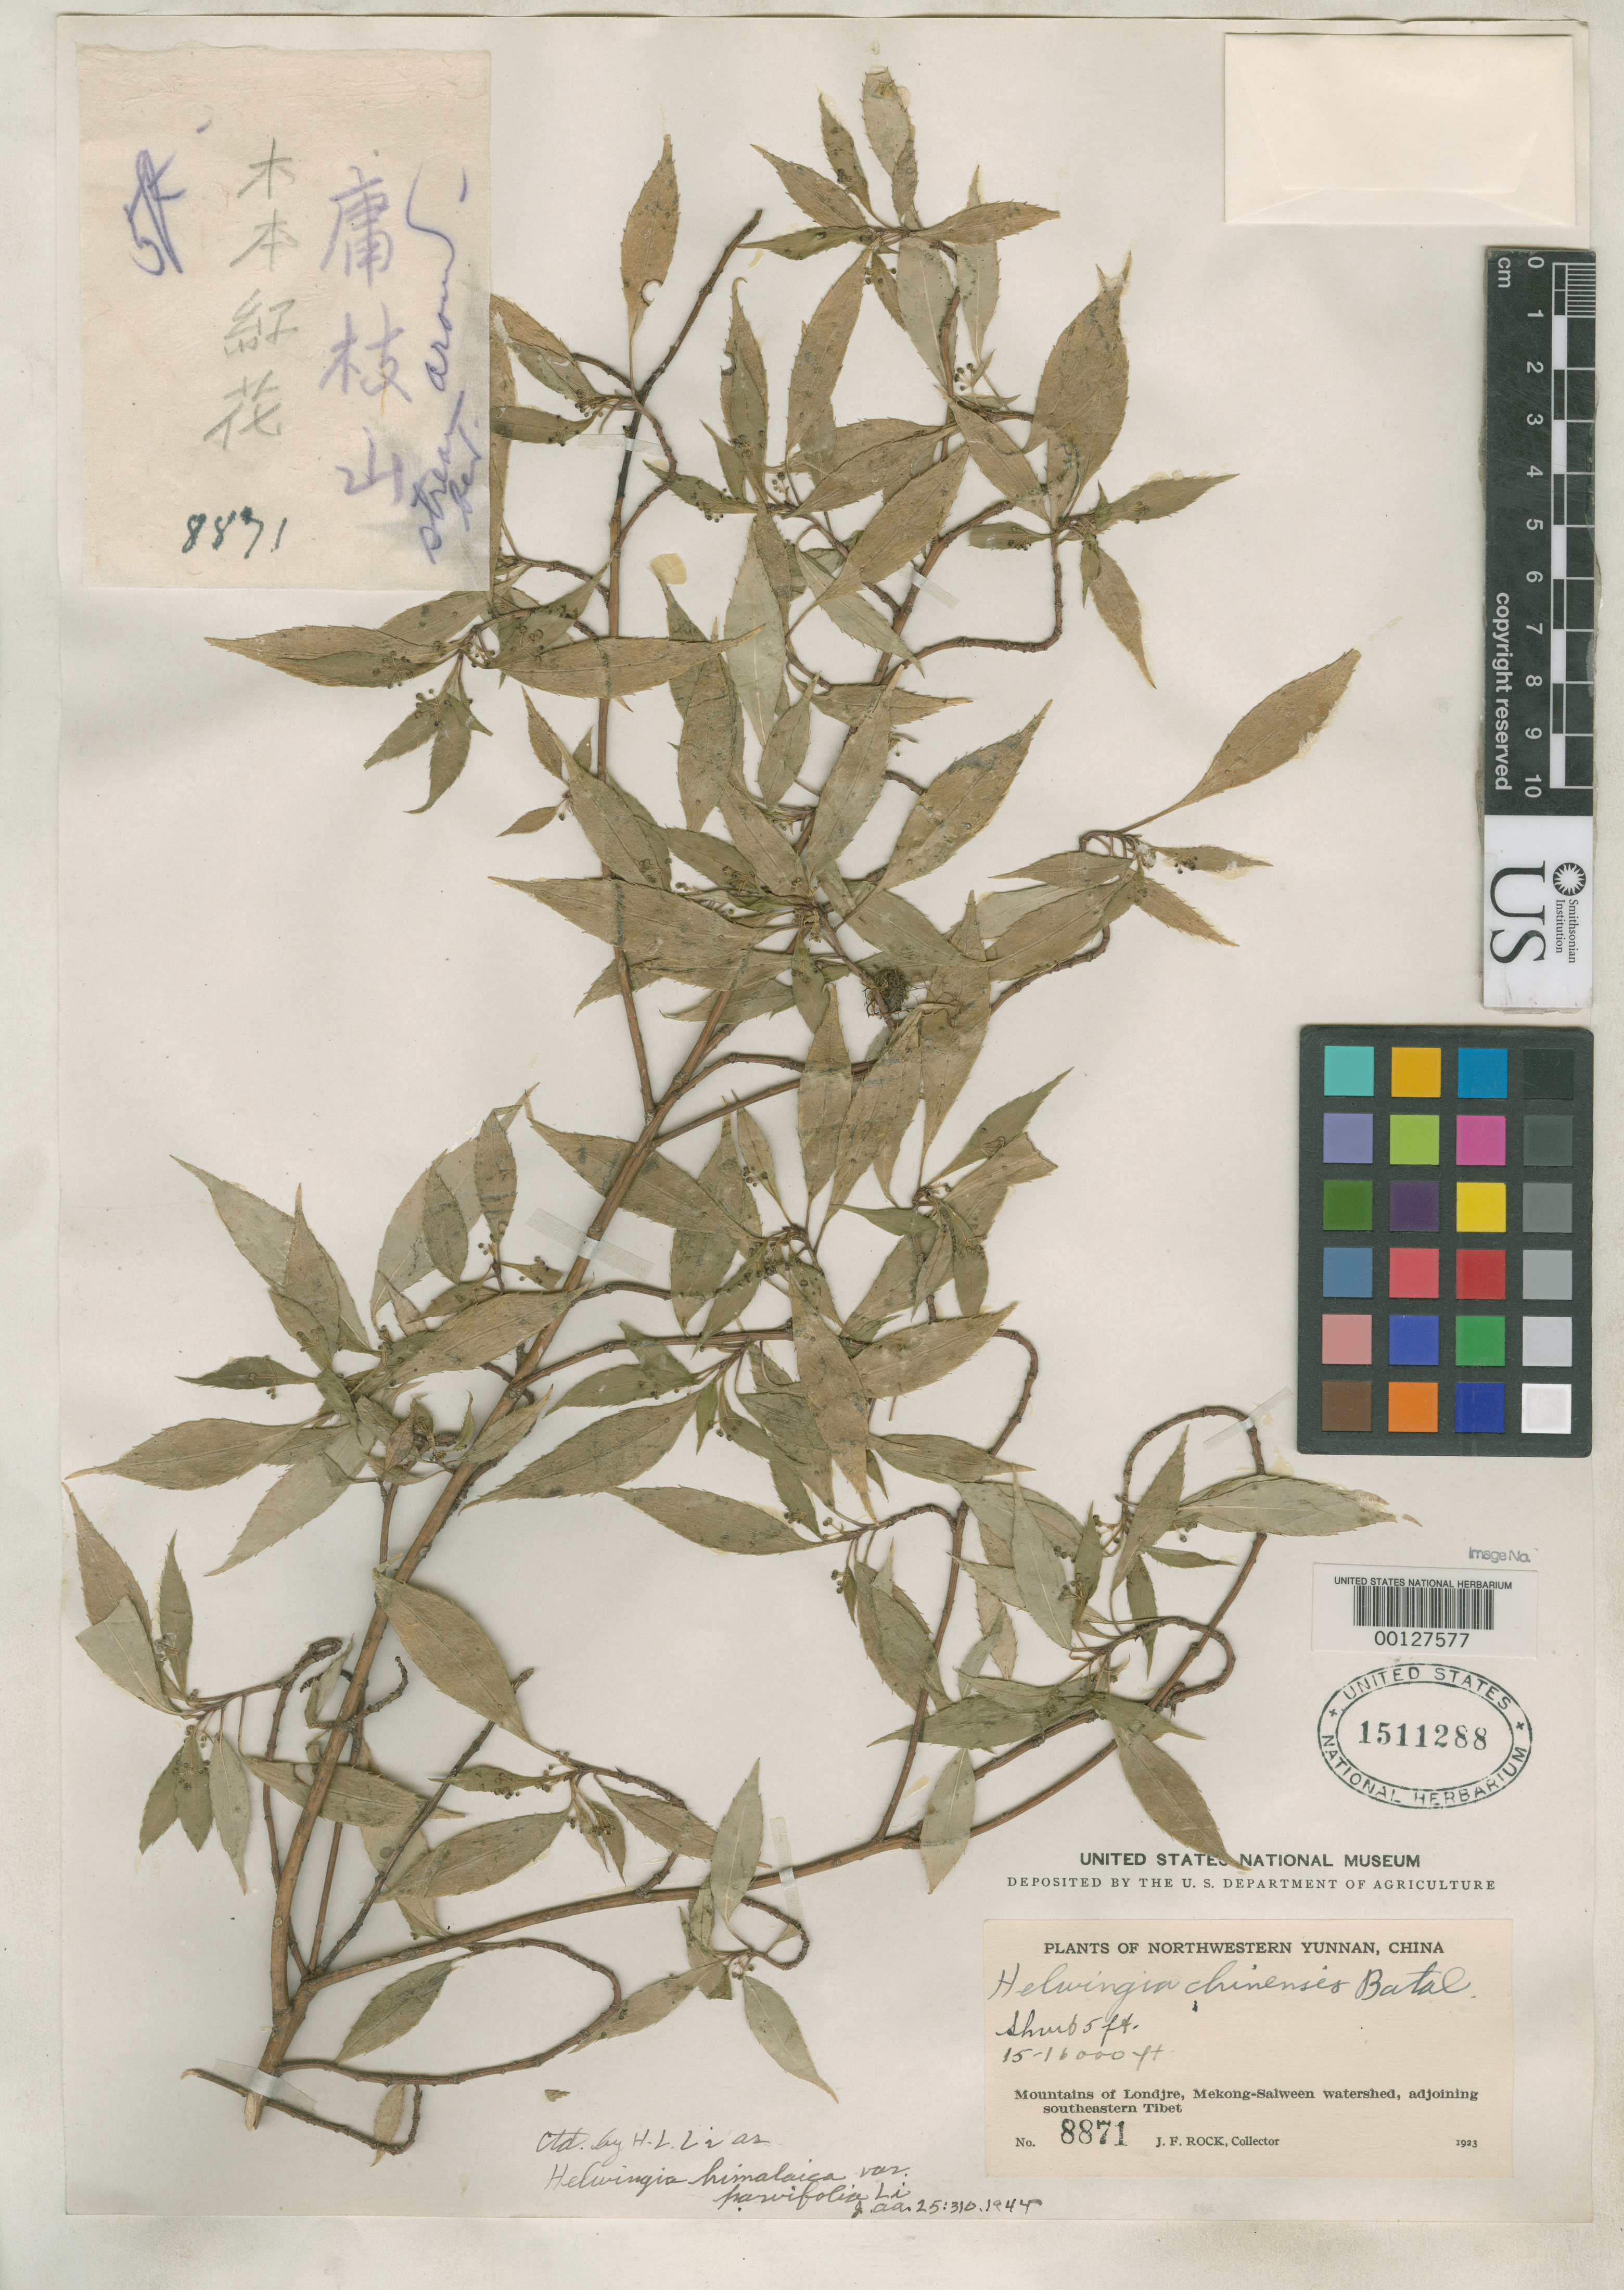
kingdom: Plantae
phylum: Tracheophyta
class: Magnoliopsida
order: Aquifoliales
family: Helwingiaceae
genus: Helwingia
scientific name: Helwingia himalaica var. parvifolia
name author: H.L. Li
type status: Isotype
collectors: J. F. Rock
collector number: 8871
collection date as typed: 1923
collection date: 1923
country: China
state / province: Yunnan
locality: Londjre, Mekong - Salween watershed, adjoining southeastern Tibet.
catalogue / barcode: US 1511288